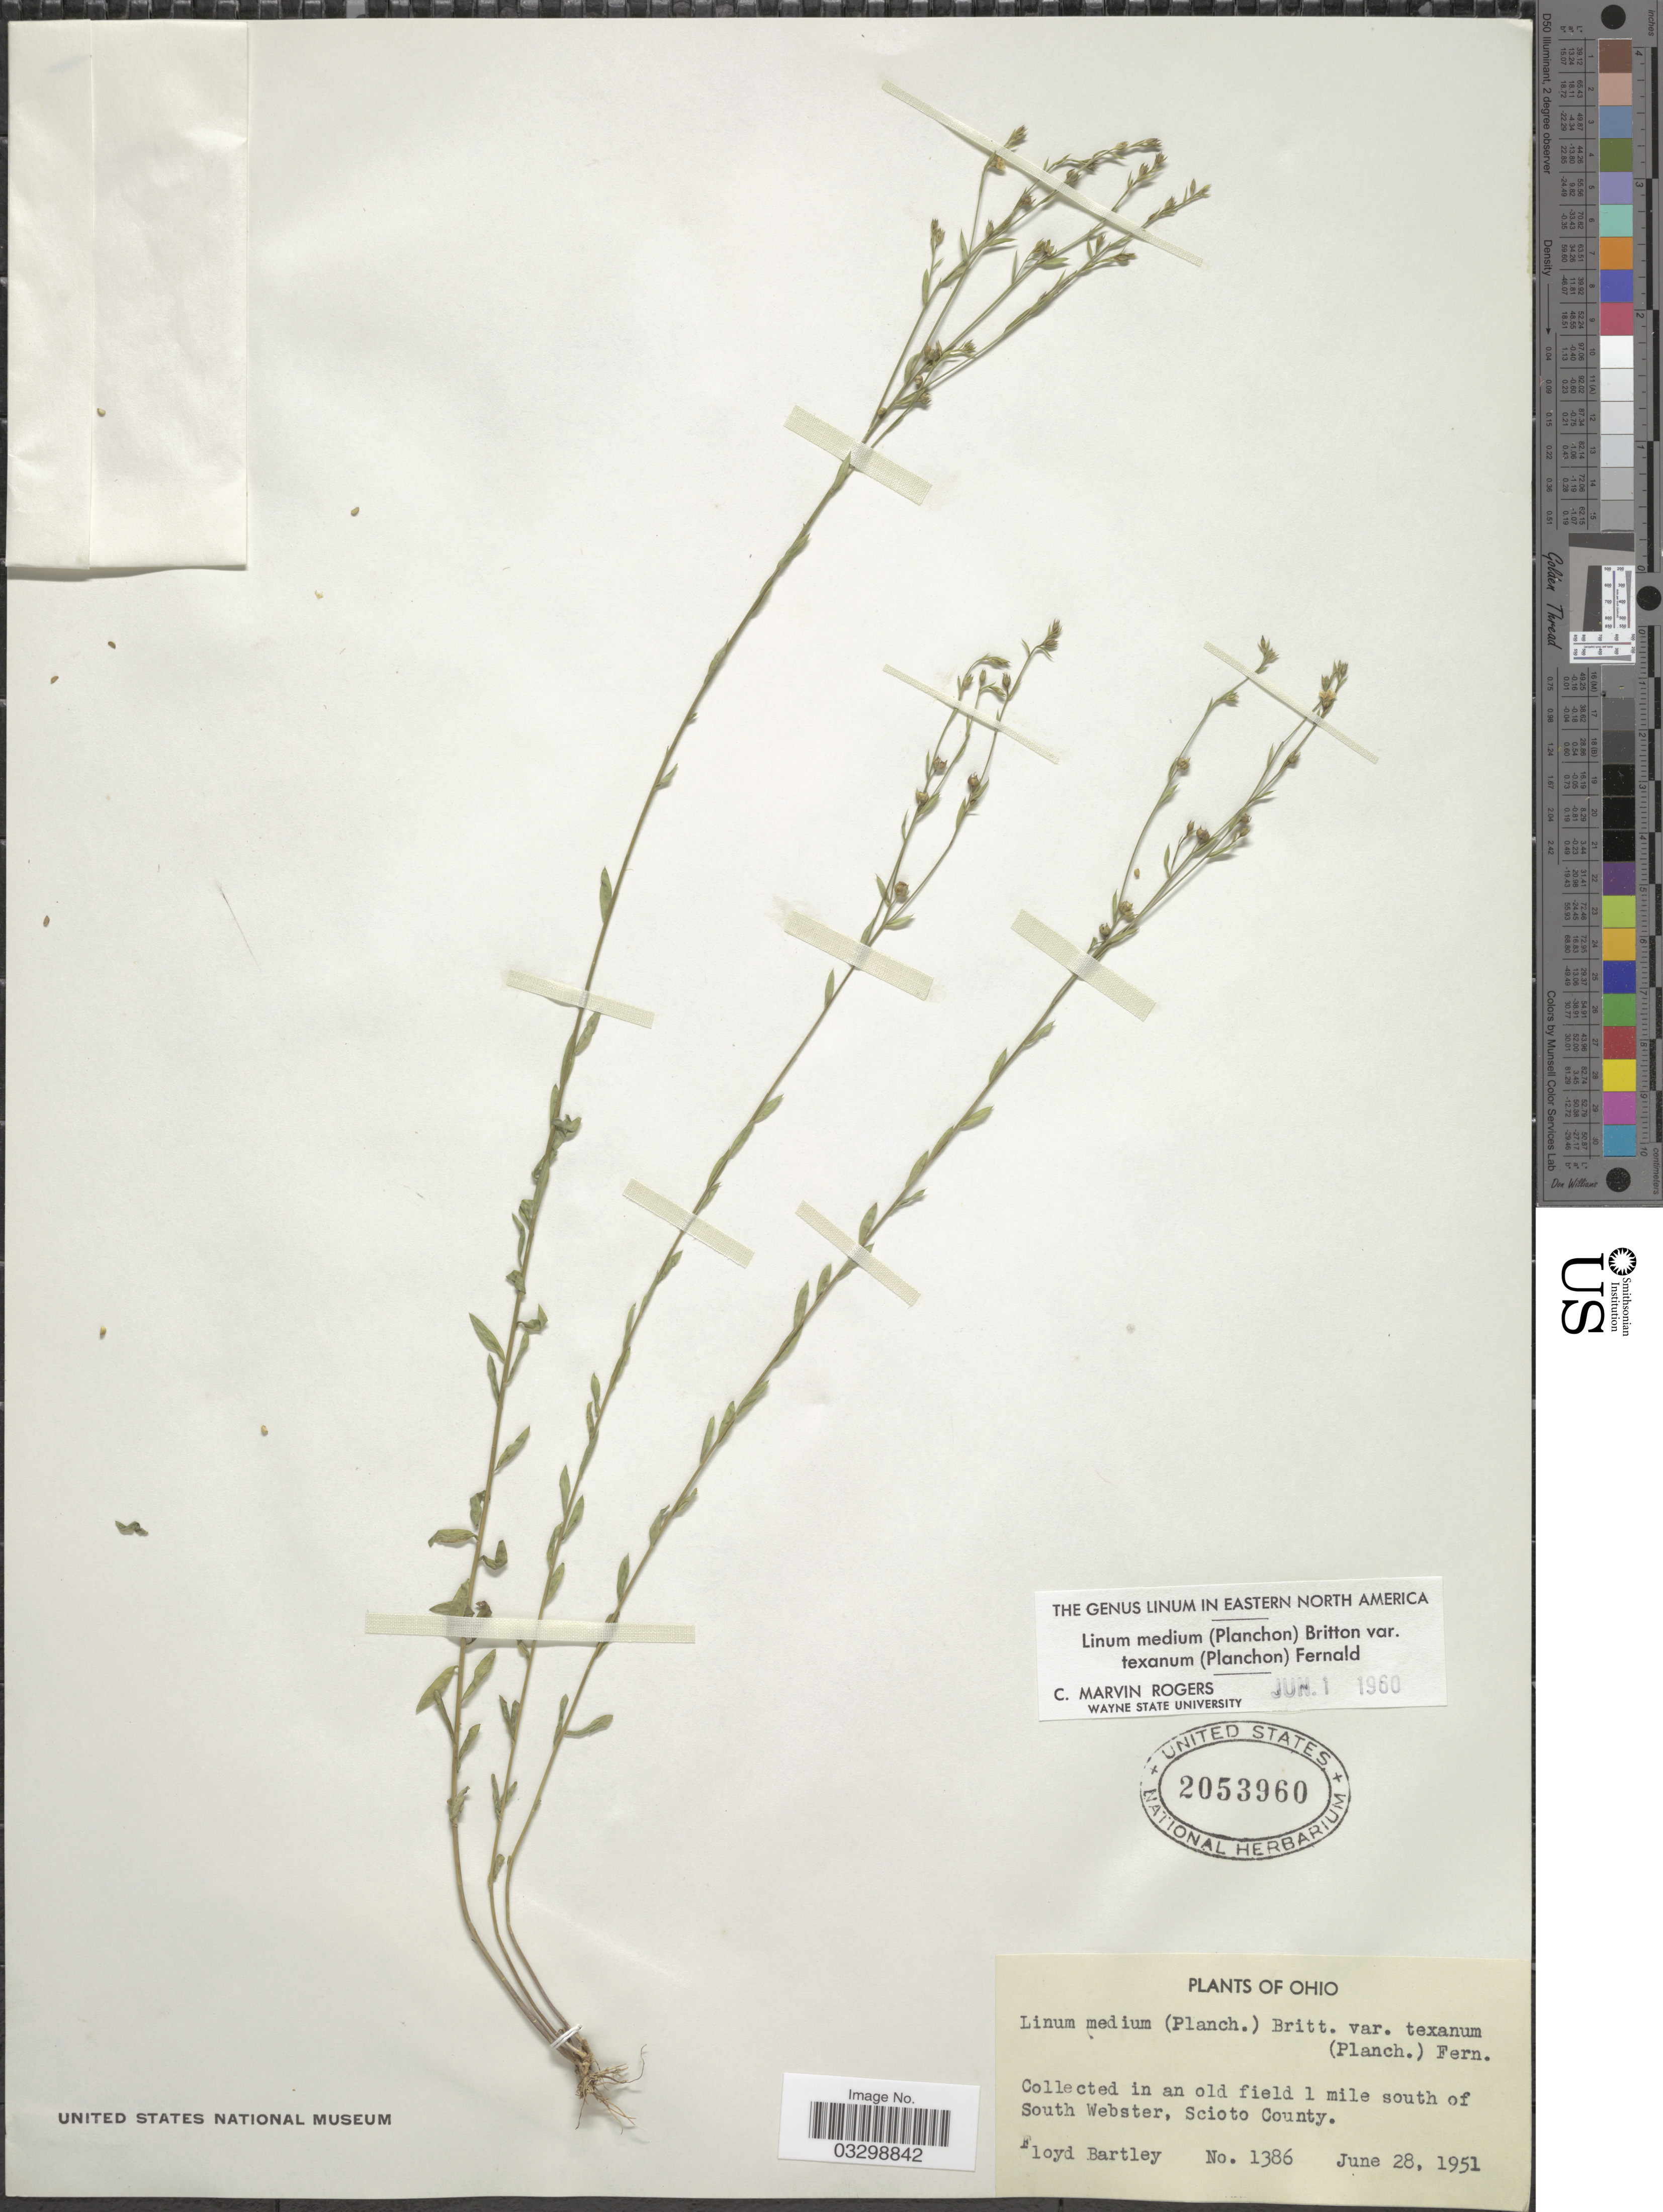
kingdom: Plantae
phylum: Tracheophyta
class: Magnoliopsida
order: Malpighiales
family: Linaceae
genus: Linum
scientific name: Linum medium var. texanum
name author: (Planch.) Fernald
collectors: F. Bartley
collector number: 1386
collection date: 1951-06-28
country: United States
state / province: Ohio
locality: In an old field 1 mile south of South Webster, Scioto County.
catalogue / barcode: US 2053960